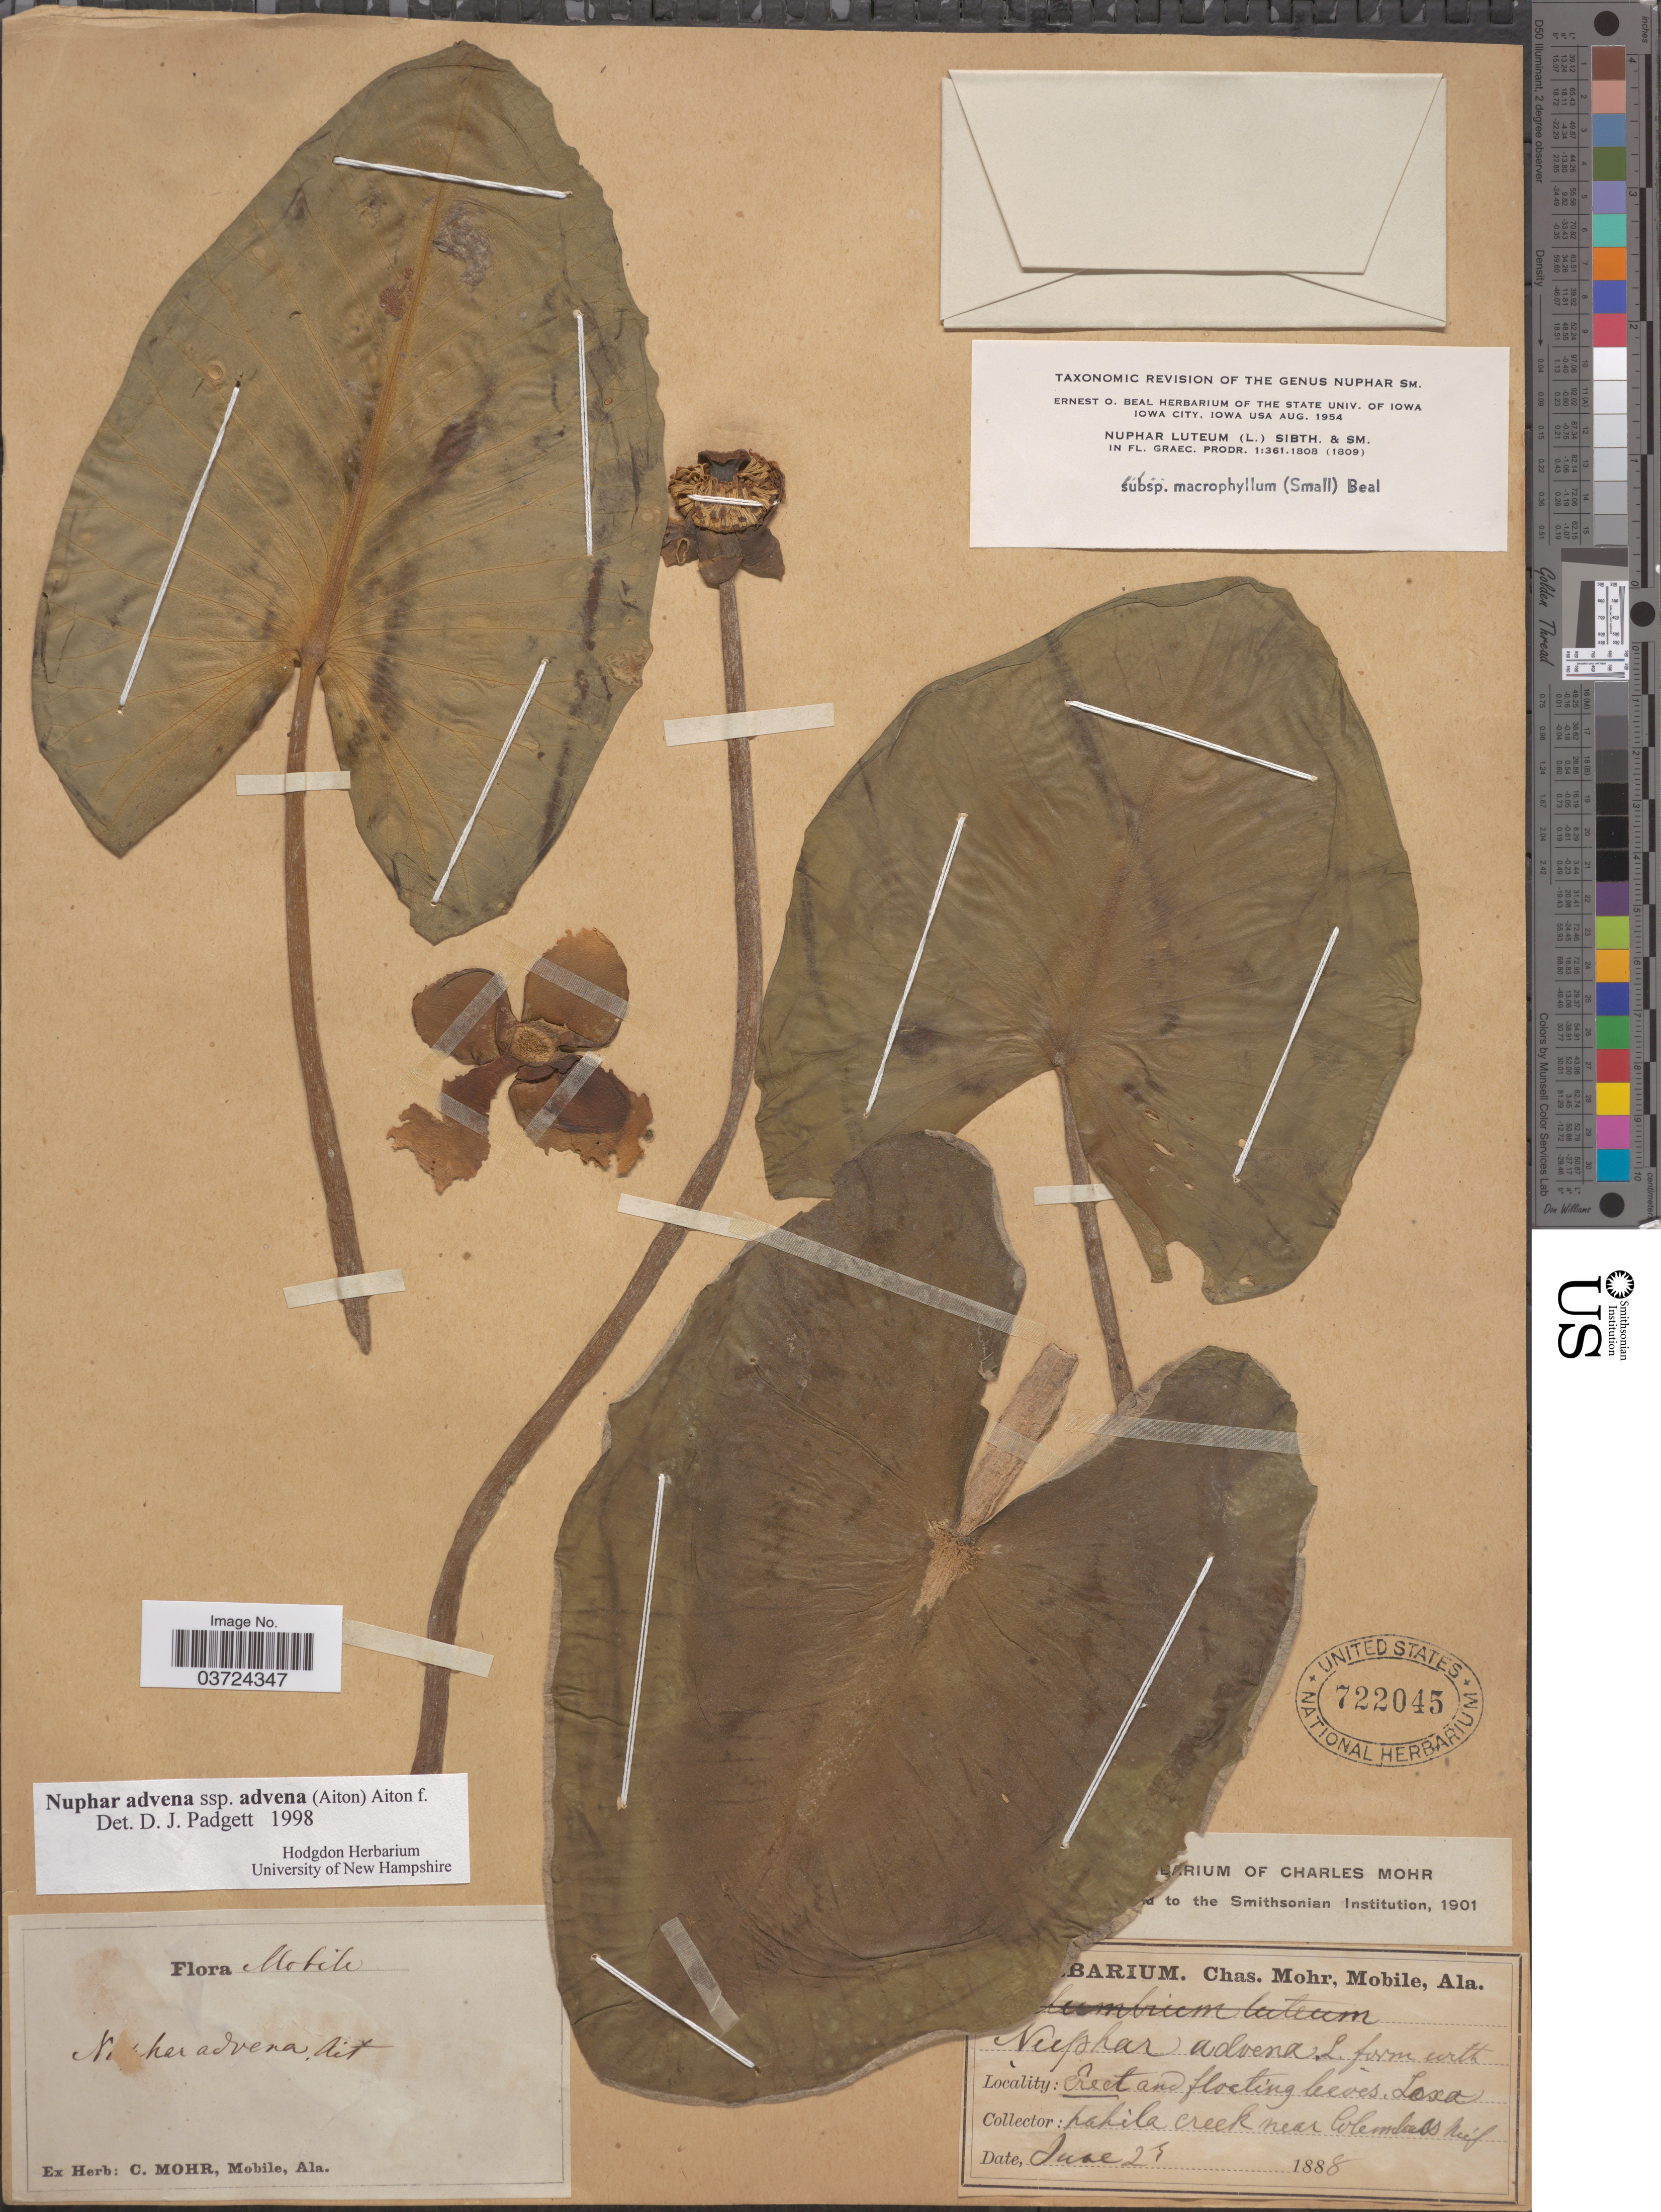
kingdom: Plantae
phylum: Tracheophyta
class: Magnoliopsida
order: Nymphaeales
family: Nymphaeaceae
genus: Nuphar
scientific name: Nuphar advena subsp. advena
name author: (Aiton) W.T. Aiton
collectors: ex herb. Charles Mohr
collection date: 1888-06-21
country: United States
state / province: Mississippi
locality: Luxapalila creek near Columbus Miss.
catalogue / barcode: US 722045